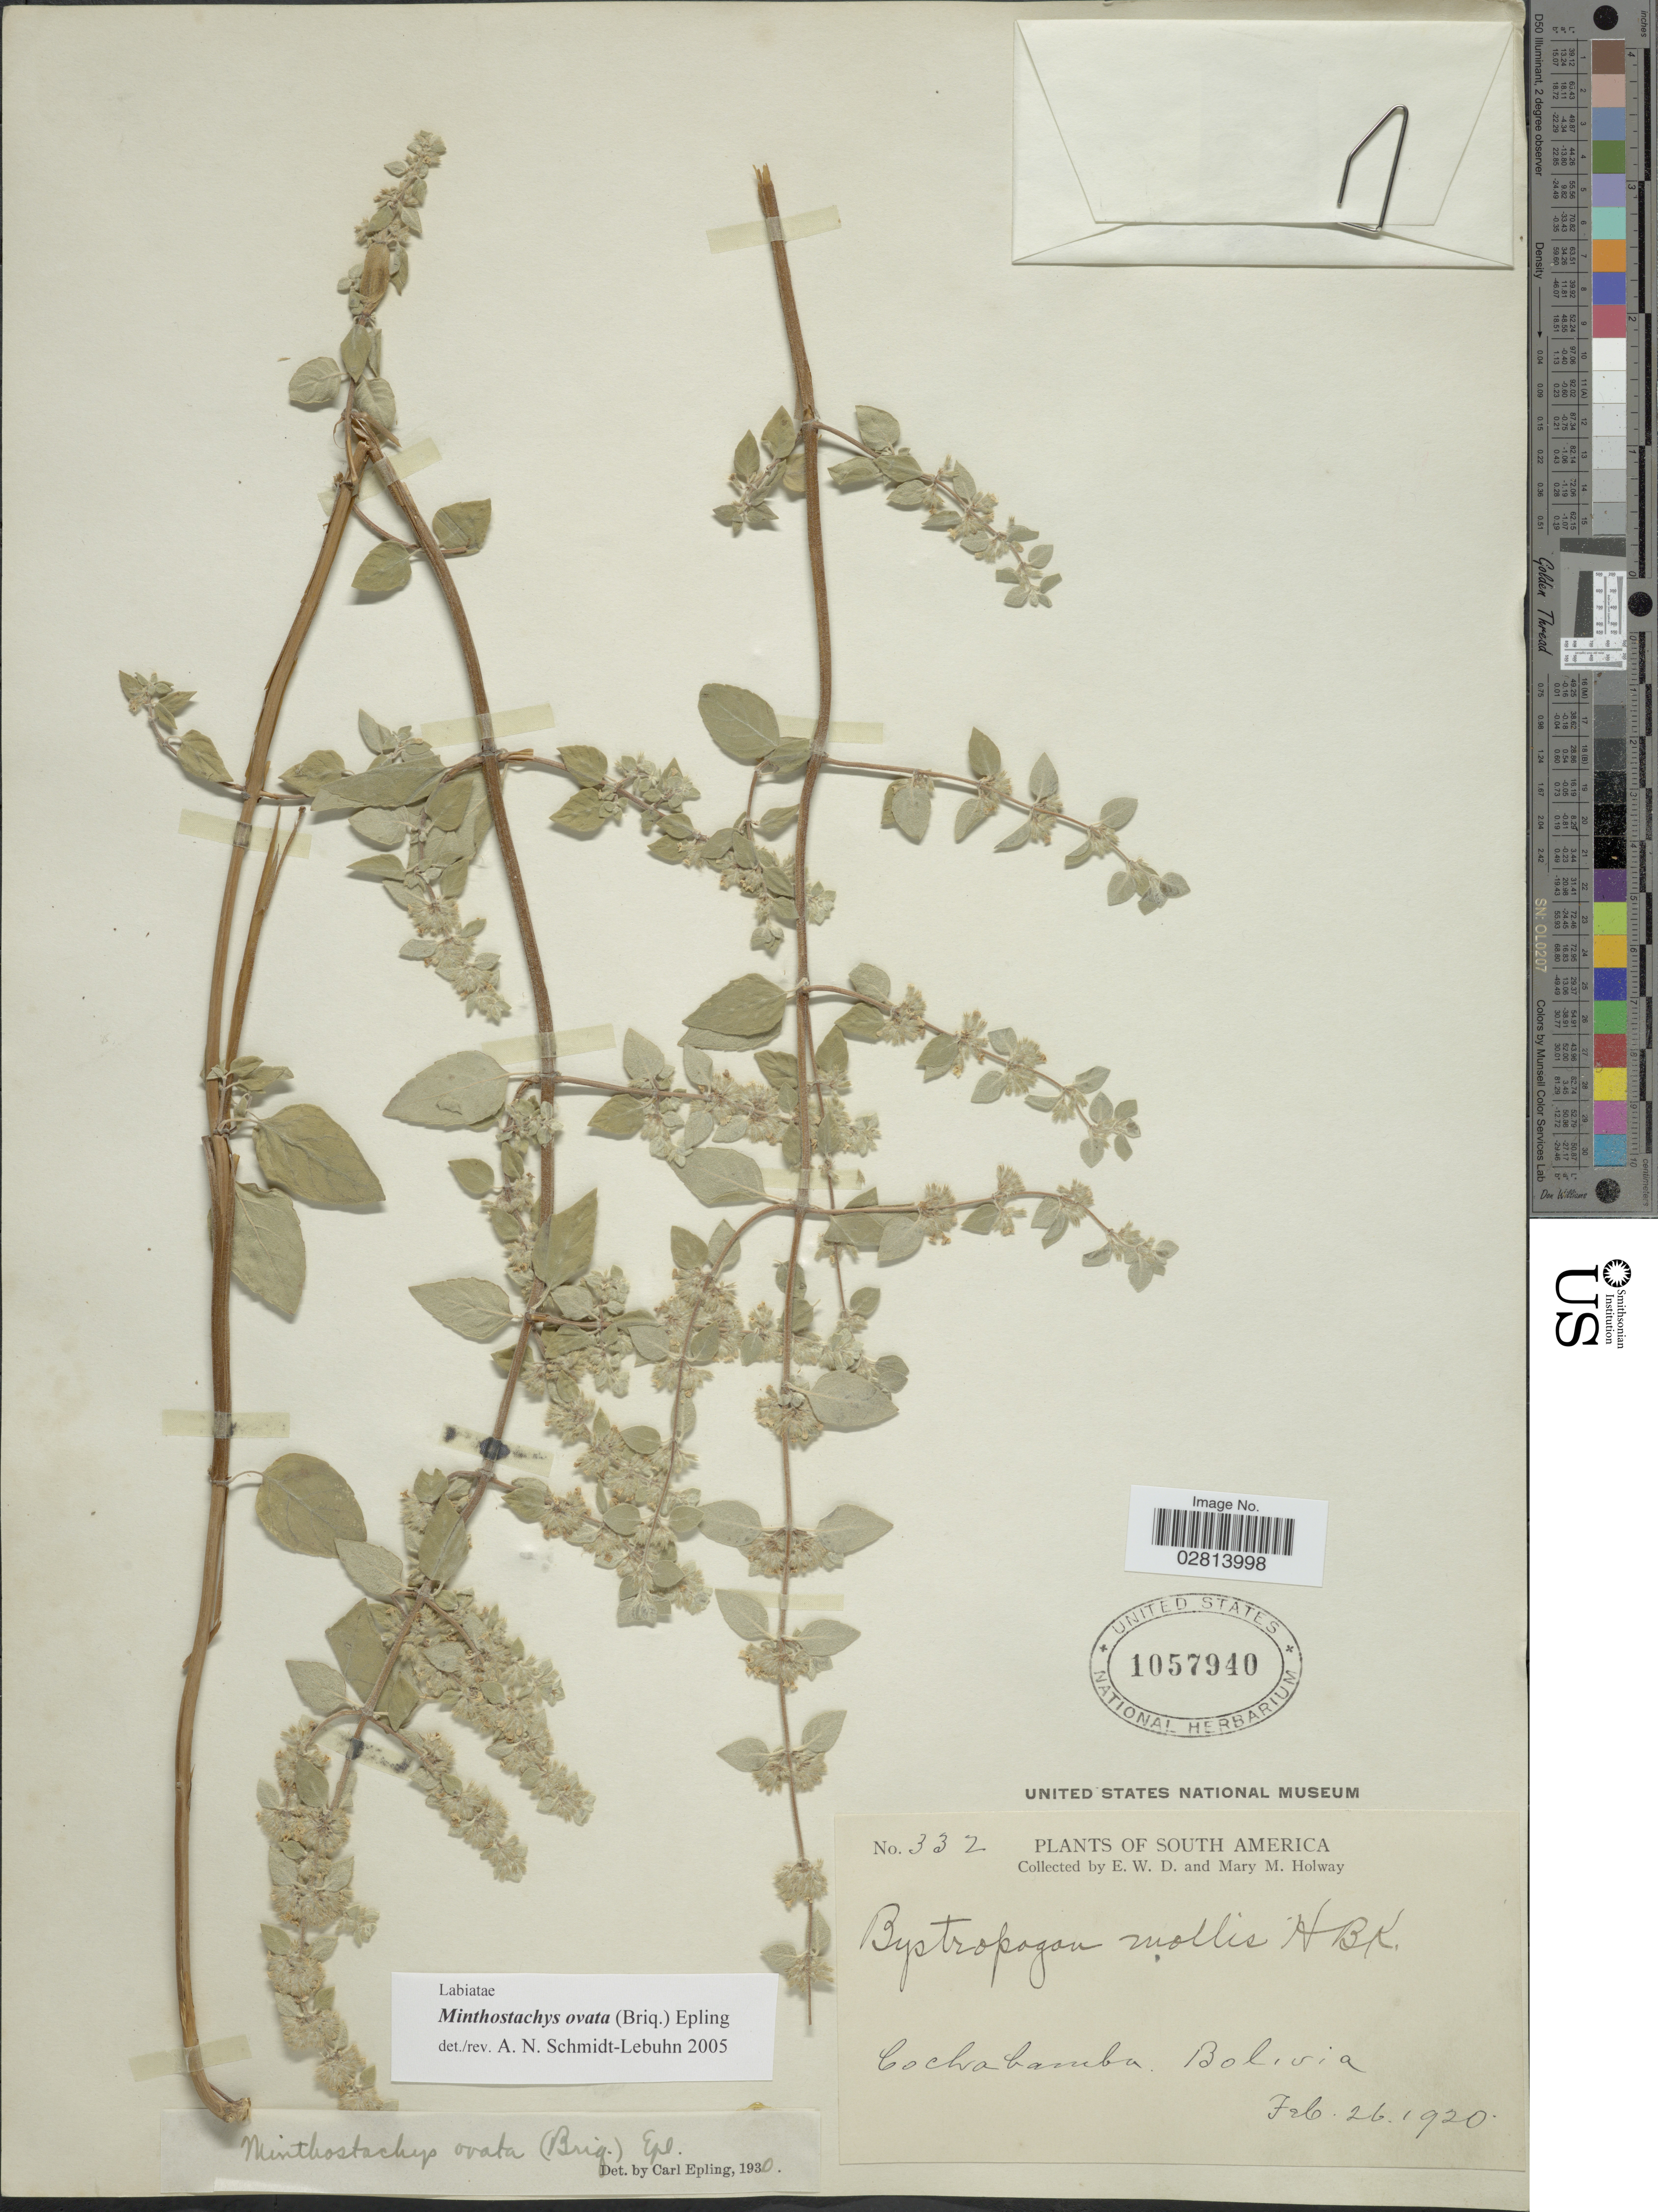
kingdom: Plantae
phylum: Tracheophyta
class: Magnoliopsida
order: Lamiales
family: Lamiaceae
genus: Minthostachys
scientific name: Minthostachys ovata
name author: (Briq.) Epling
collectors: E. W. D. Holway & M. M. Holway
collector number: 332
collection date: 1920-02-26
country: Bolivia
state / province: Cochabamba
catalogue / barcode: US 1057940